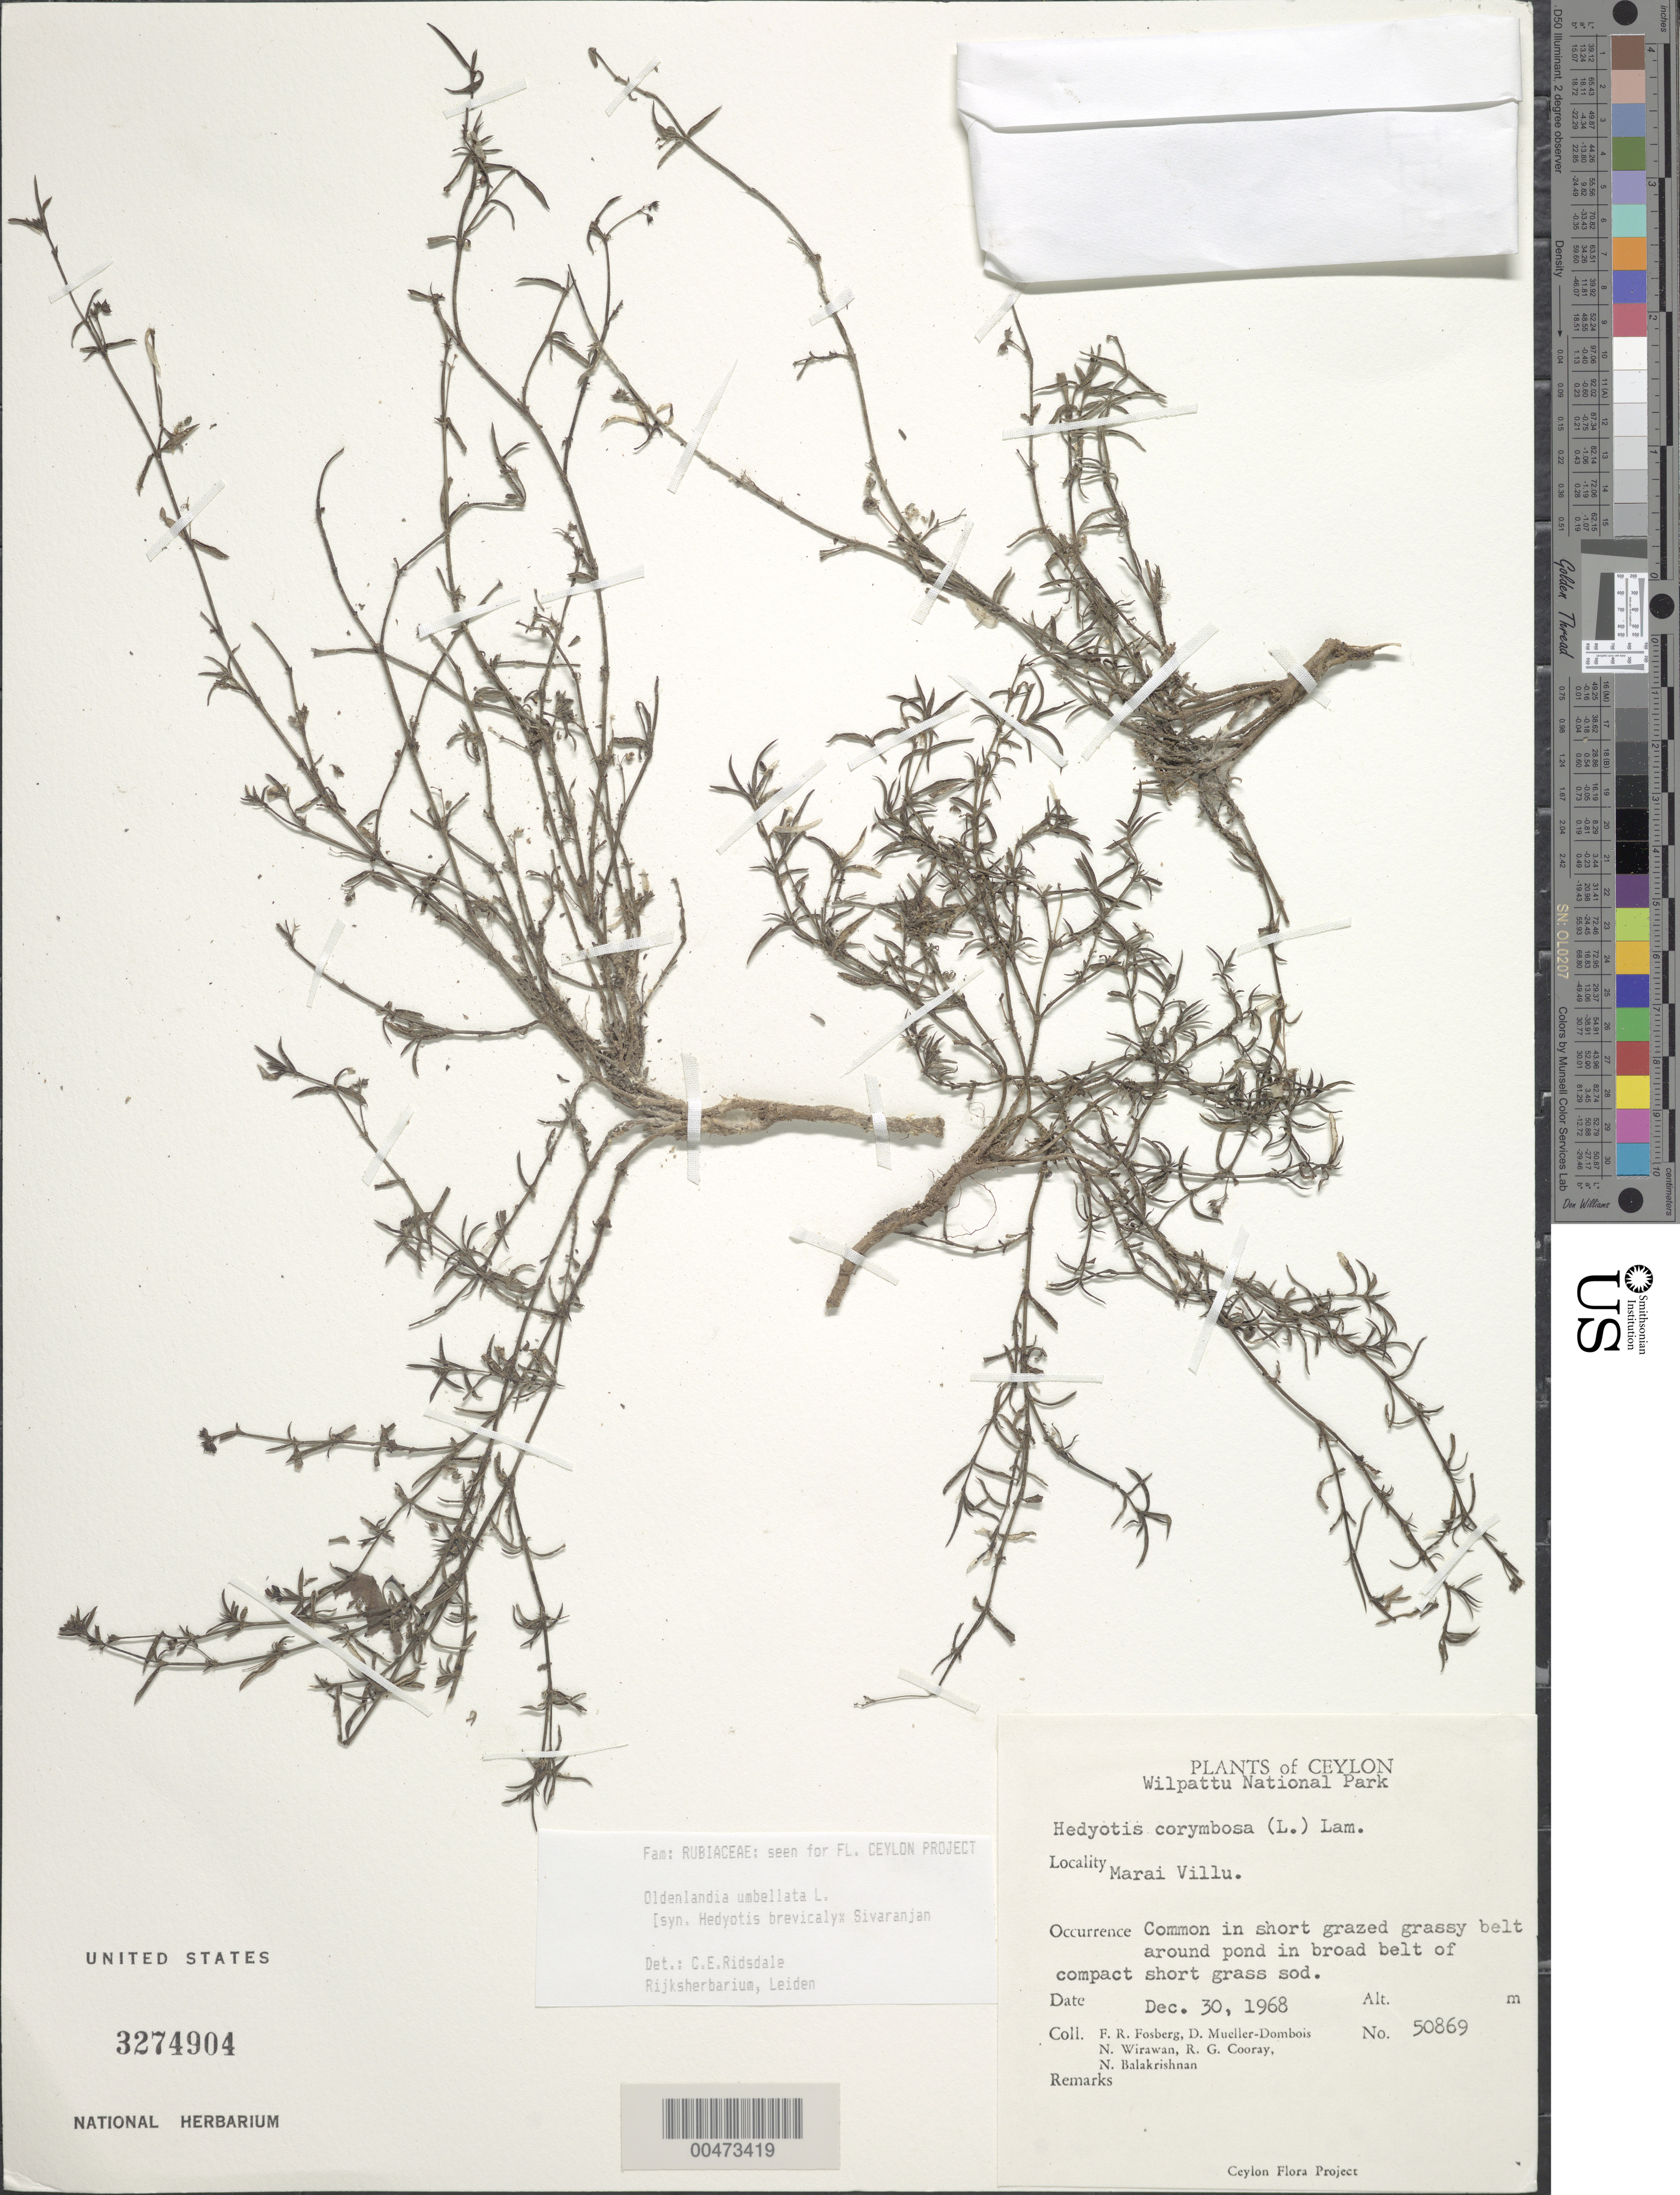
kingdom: Plantae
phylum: Tracheophyta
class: Magnoliopsida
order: Gentianales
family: Rubiaceae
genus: Oldenlandia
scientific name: Oldenlandia umbellata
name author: L.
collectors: F. R. Fosberg, D. Mueller-Dombois & N. Wirawan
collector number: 50869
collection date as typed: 30 Dec 1968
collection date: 1968-12-30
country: Sri Lanka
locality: Wilpattu National Park, Marai Villu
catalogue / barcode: US 3274904